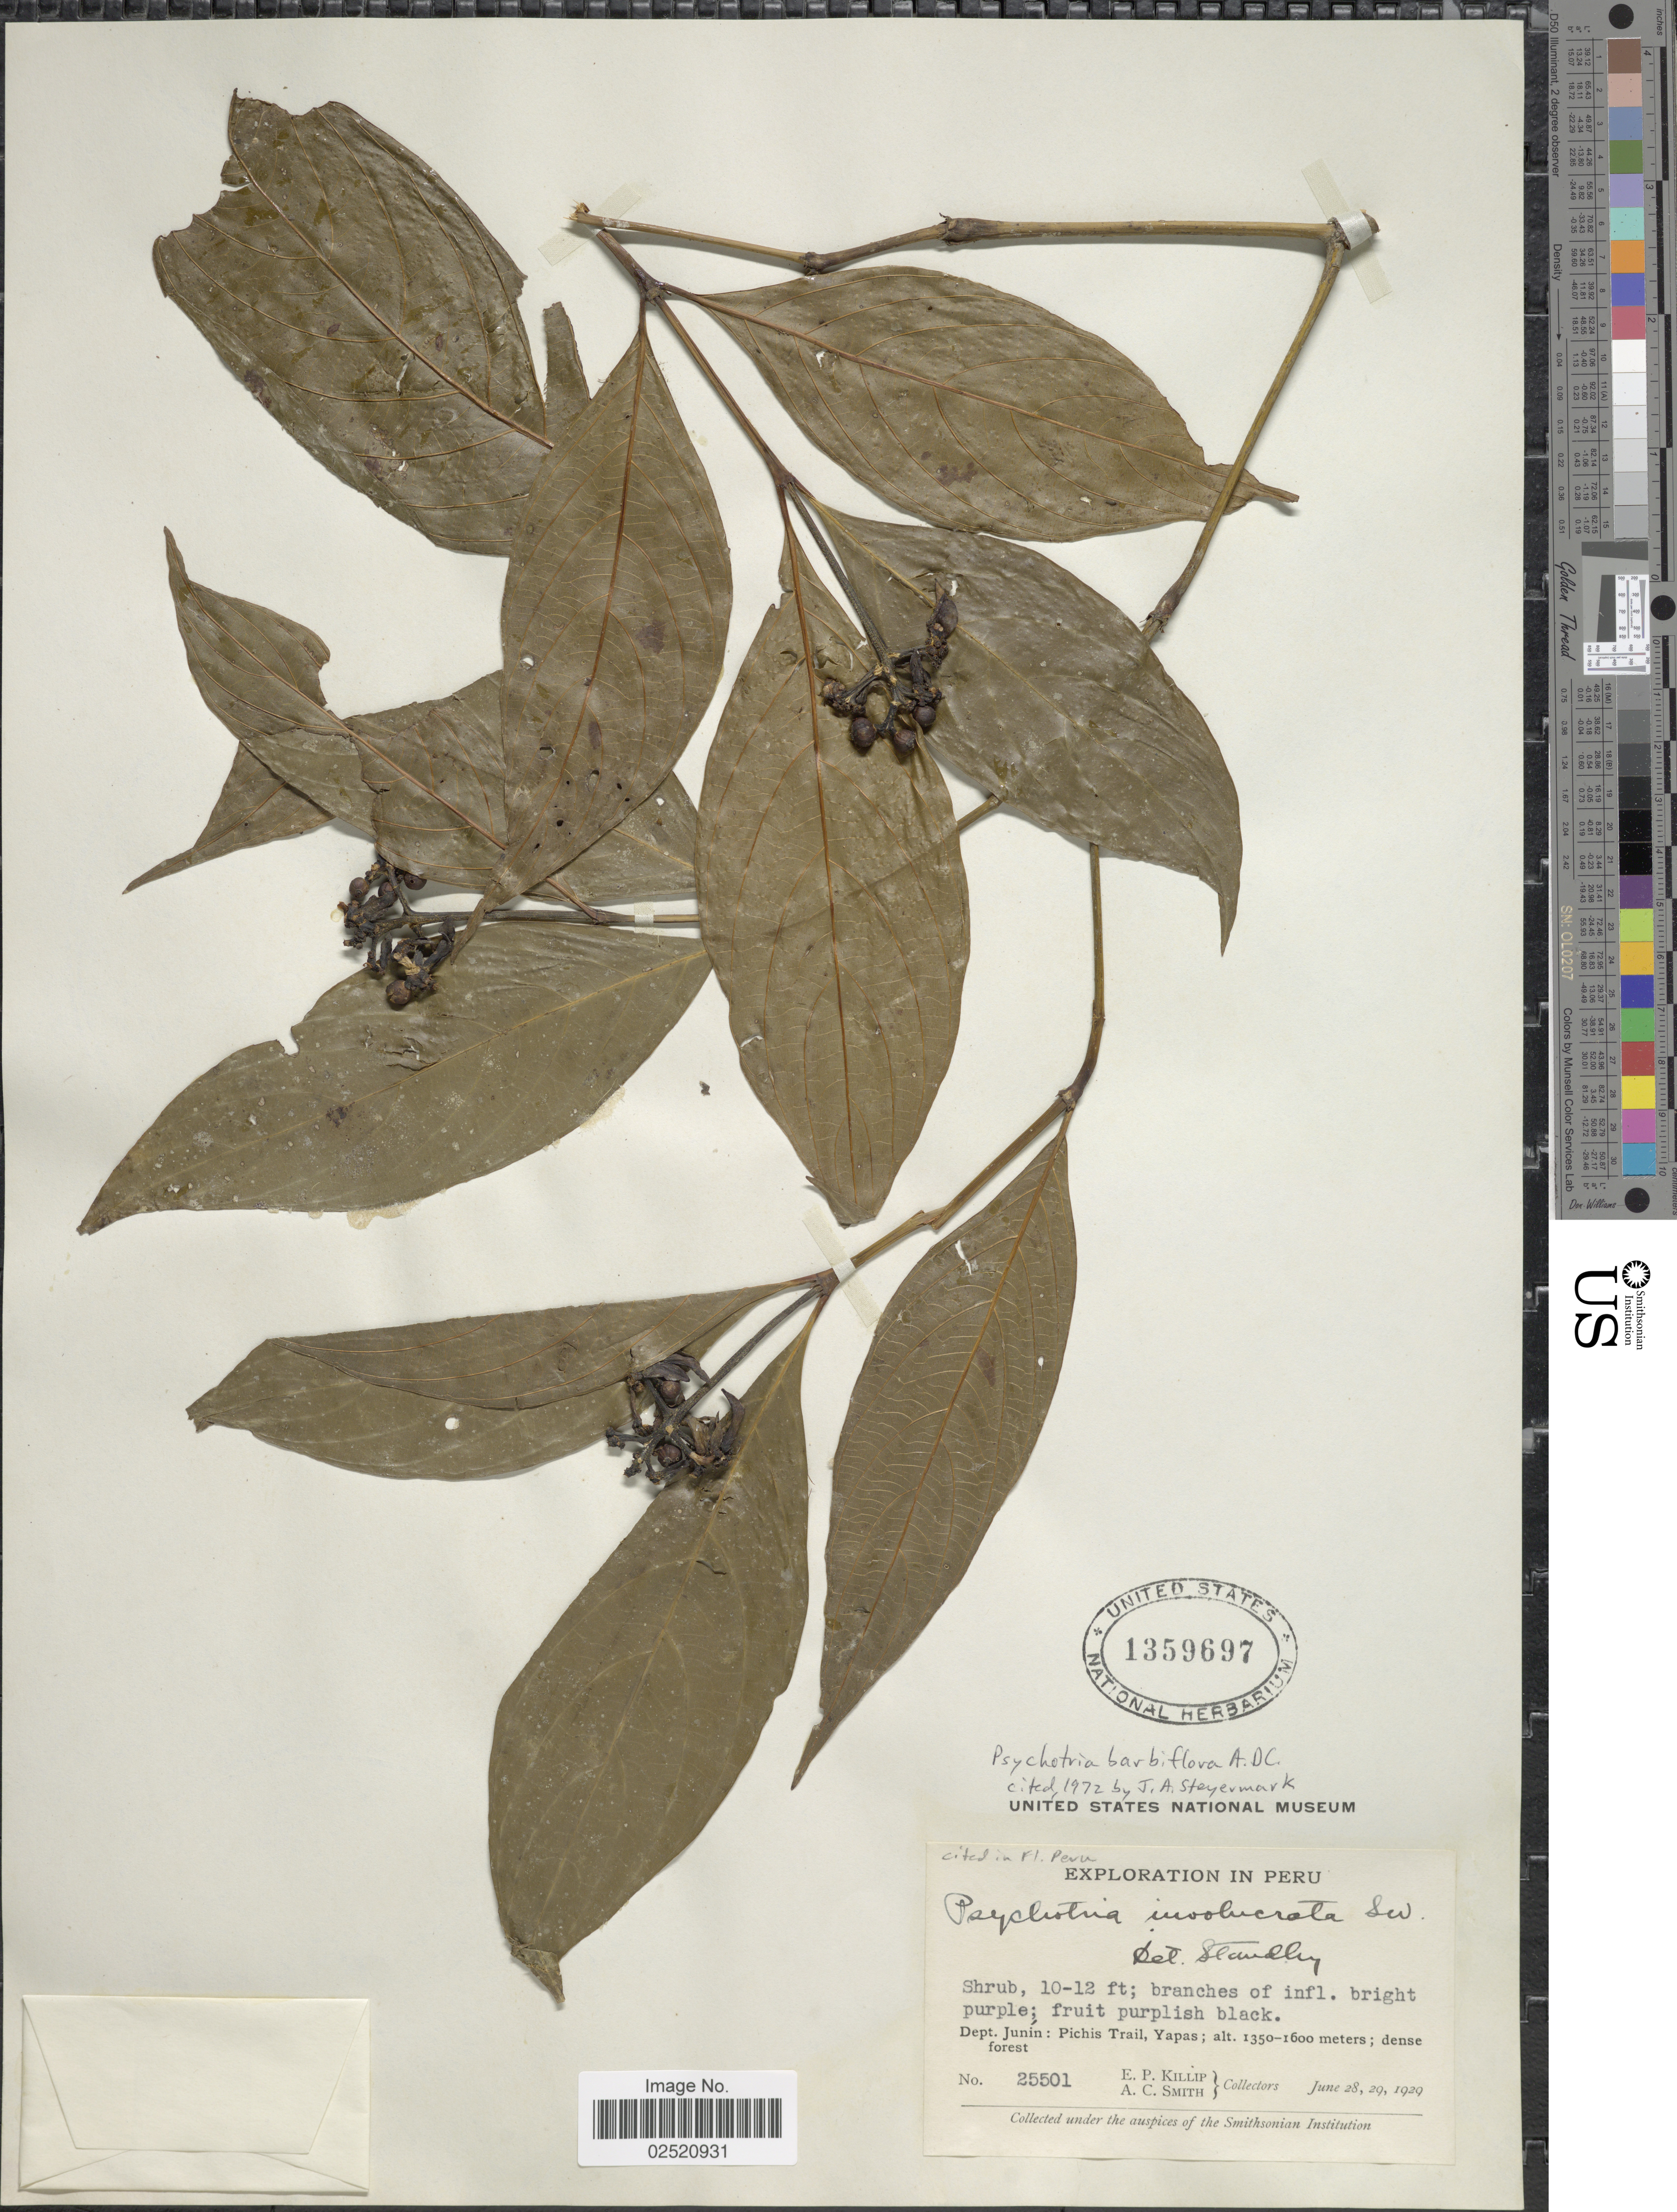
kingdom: Plantae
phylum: Tracheophyta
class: Magnoliopsida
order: Gentianales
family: Rubiaceae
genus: Psychotria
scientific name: Psychotria barbiflora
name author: DC.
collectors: E. P. Killip & A. C. Smith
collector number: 25501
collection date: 1929-06-28/1929-06-29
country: Peru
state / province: Junín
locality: Pichis Trail, Yapas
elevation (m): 1350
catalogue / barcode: US 1359697